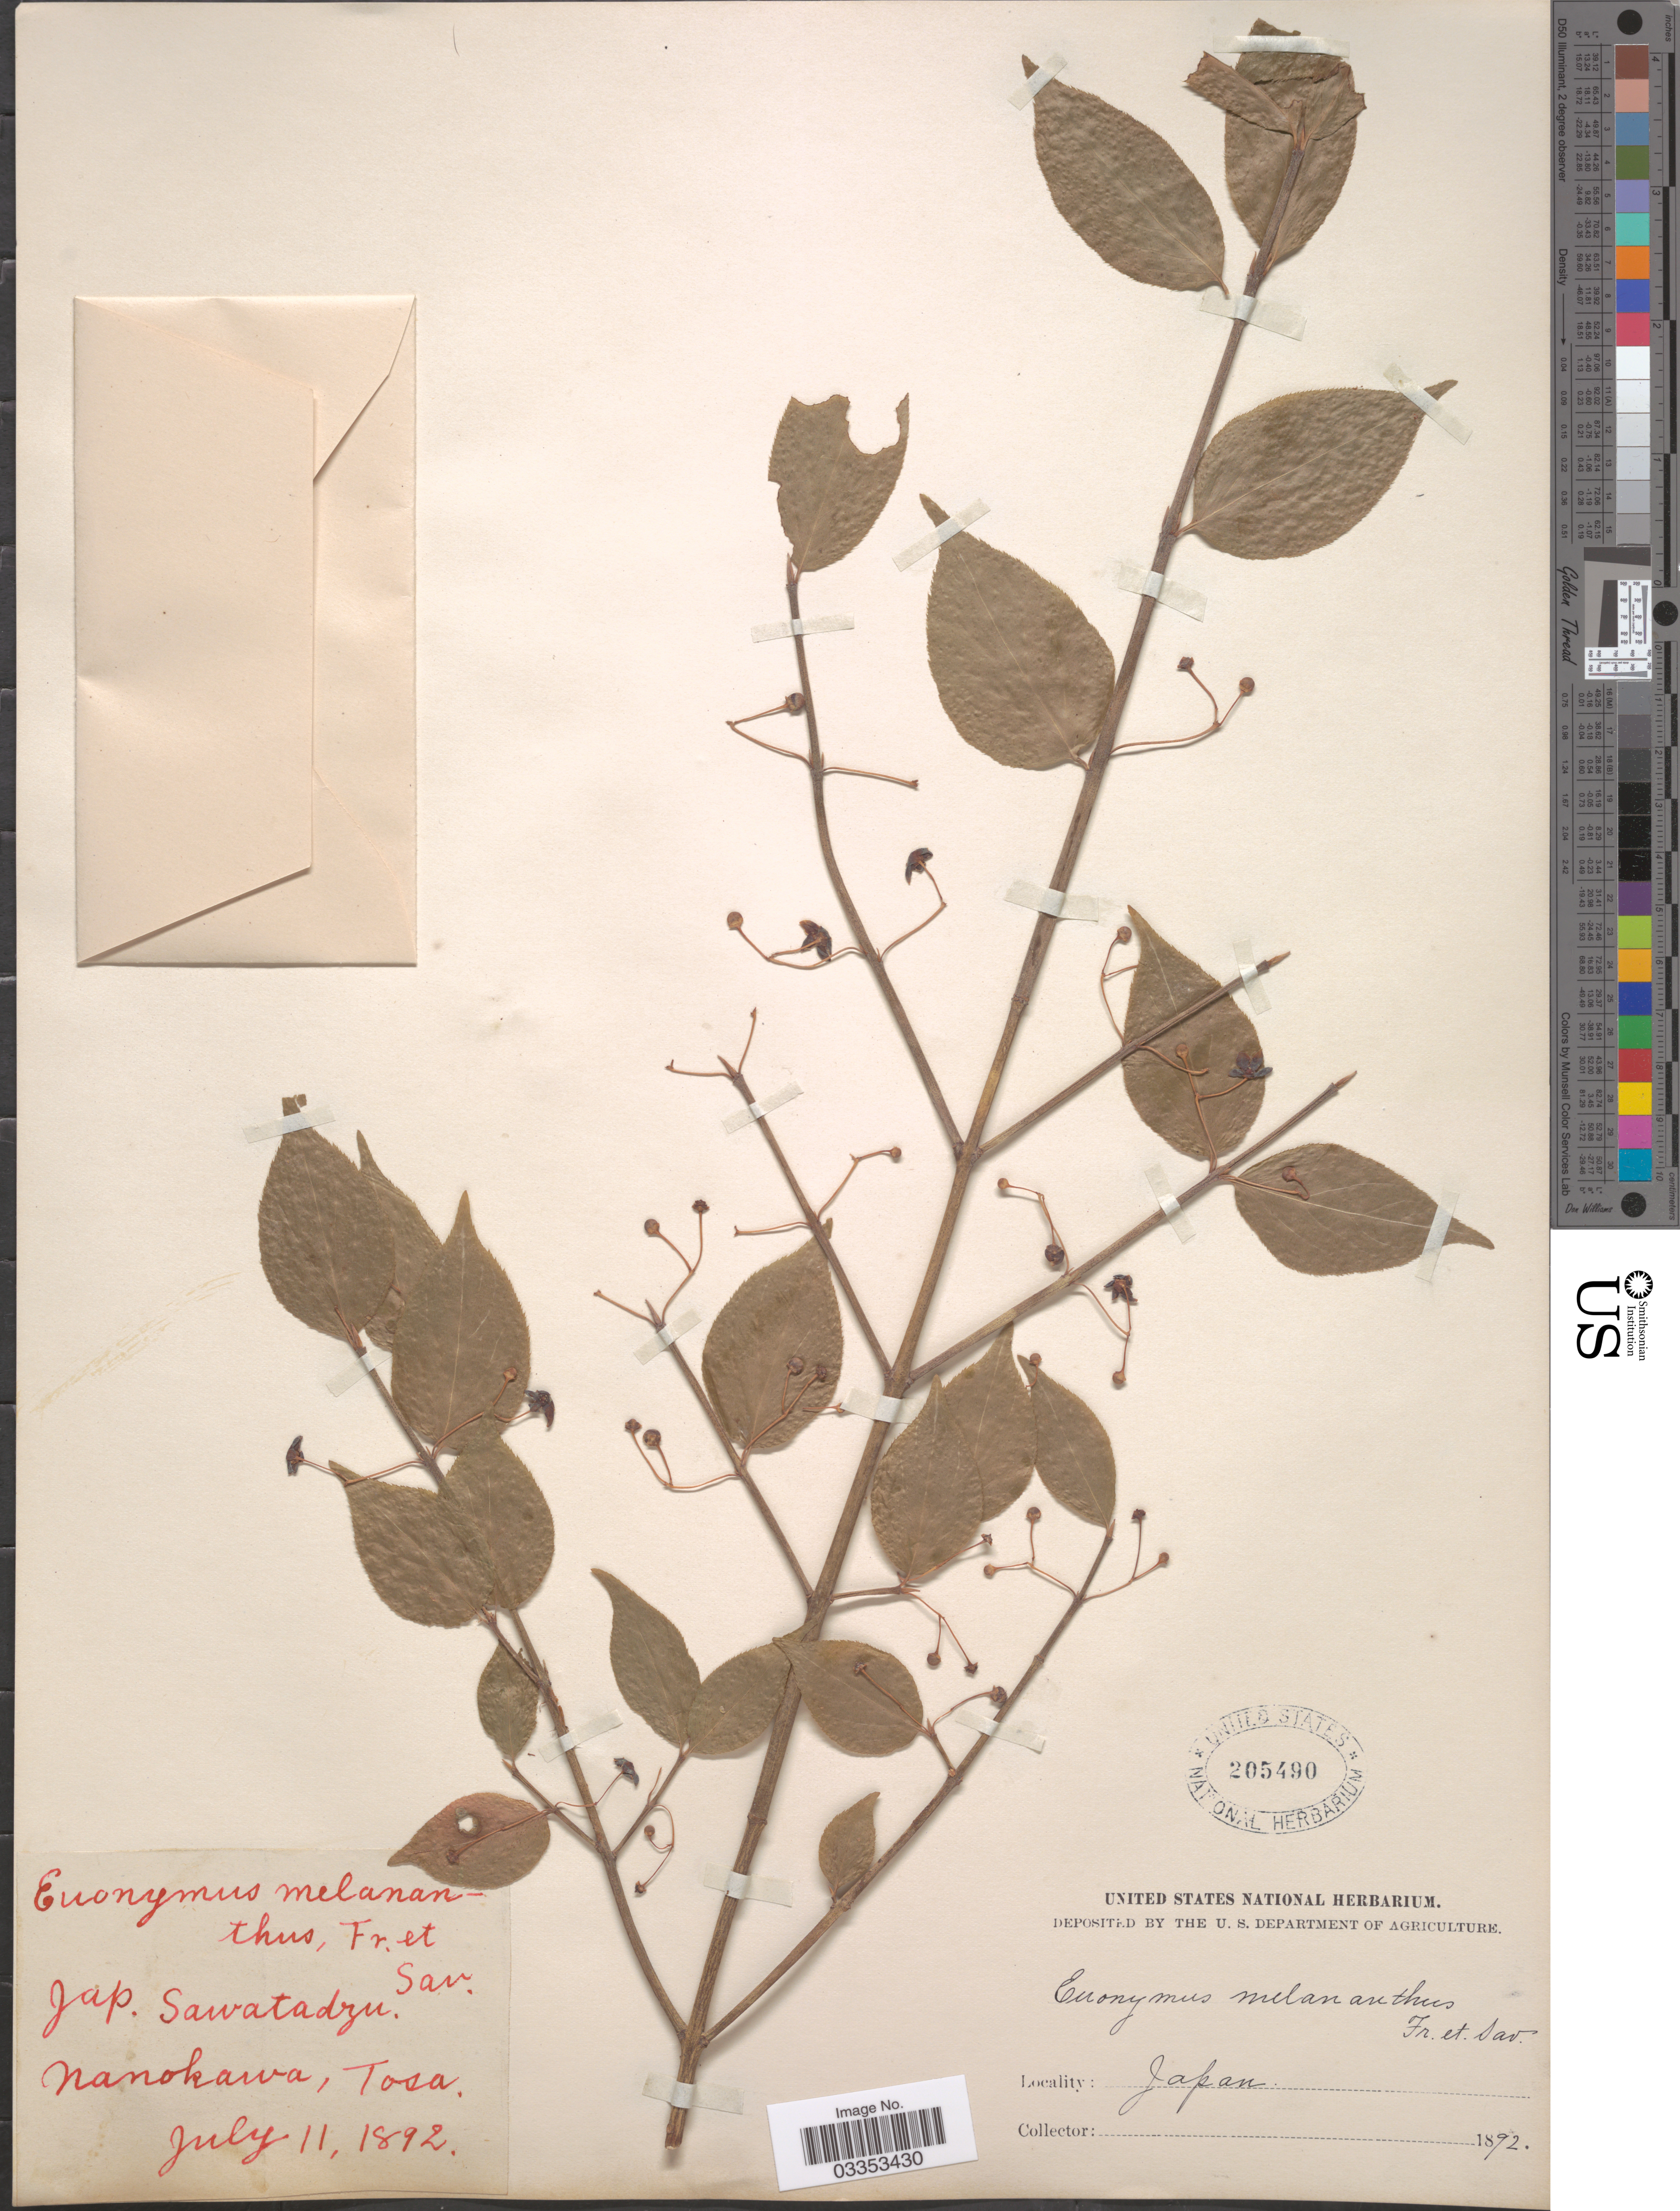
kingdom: Plantae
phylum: Tracheophyta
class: Magnoliopsida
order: Celastrales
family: Celastraceae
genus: Euonymus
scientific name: Euonymus melananthus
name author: Franch. & Sav.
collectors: ex herb. United States National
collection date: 1892-07-11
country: Japan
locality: Nanokawa, Tosa.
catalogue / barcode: US 205490